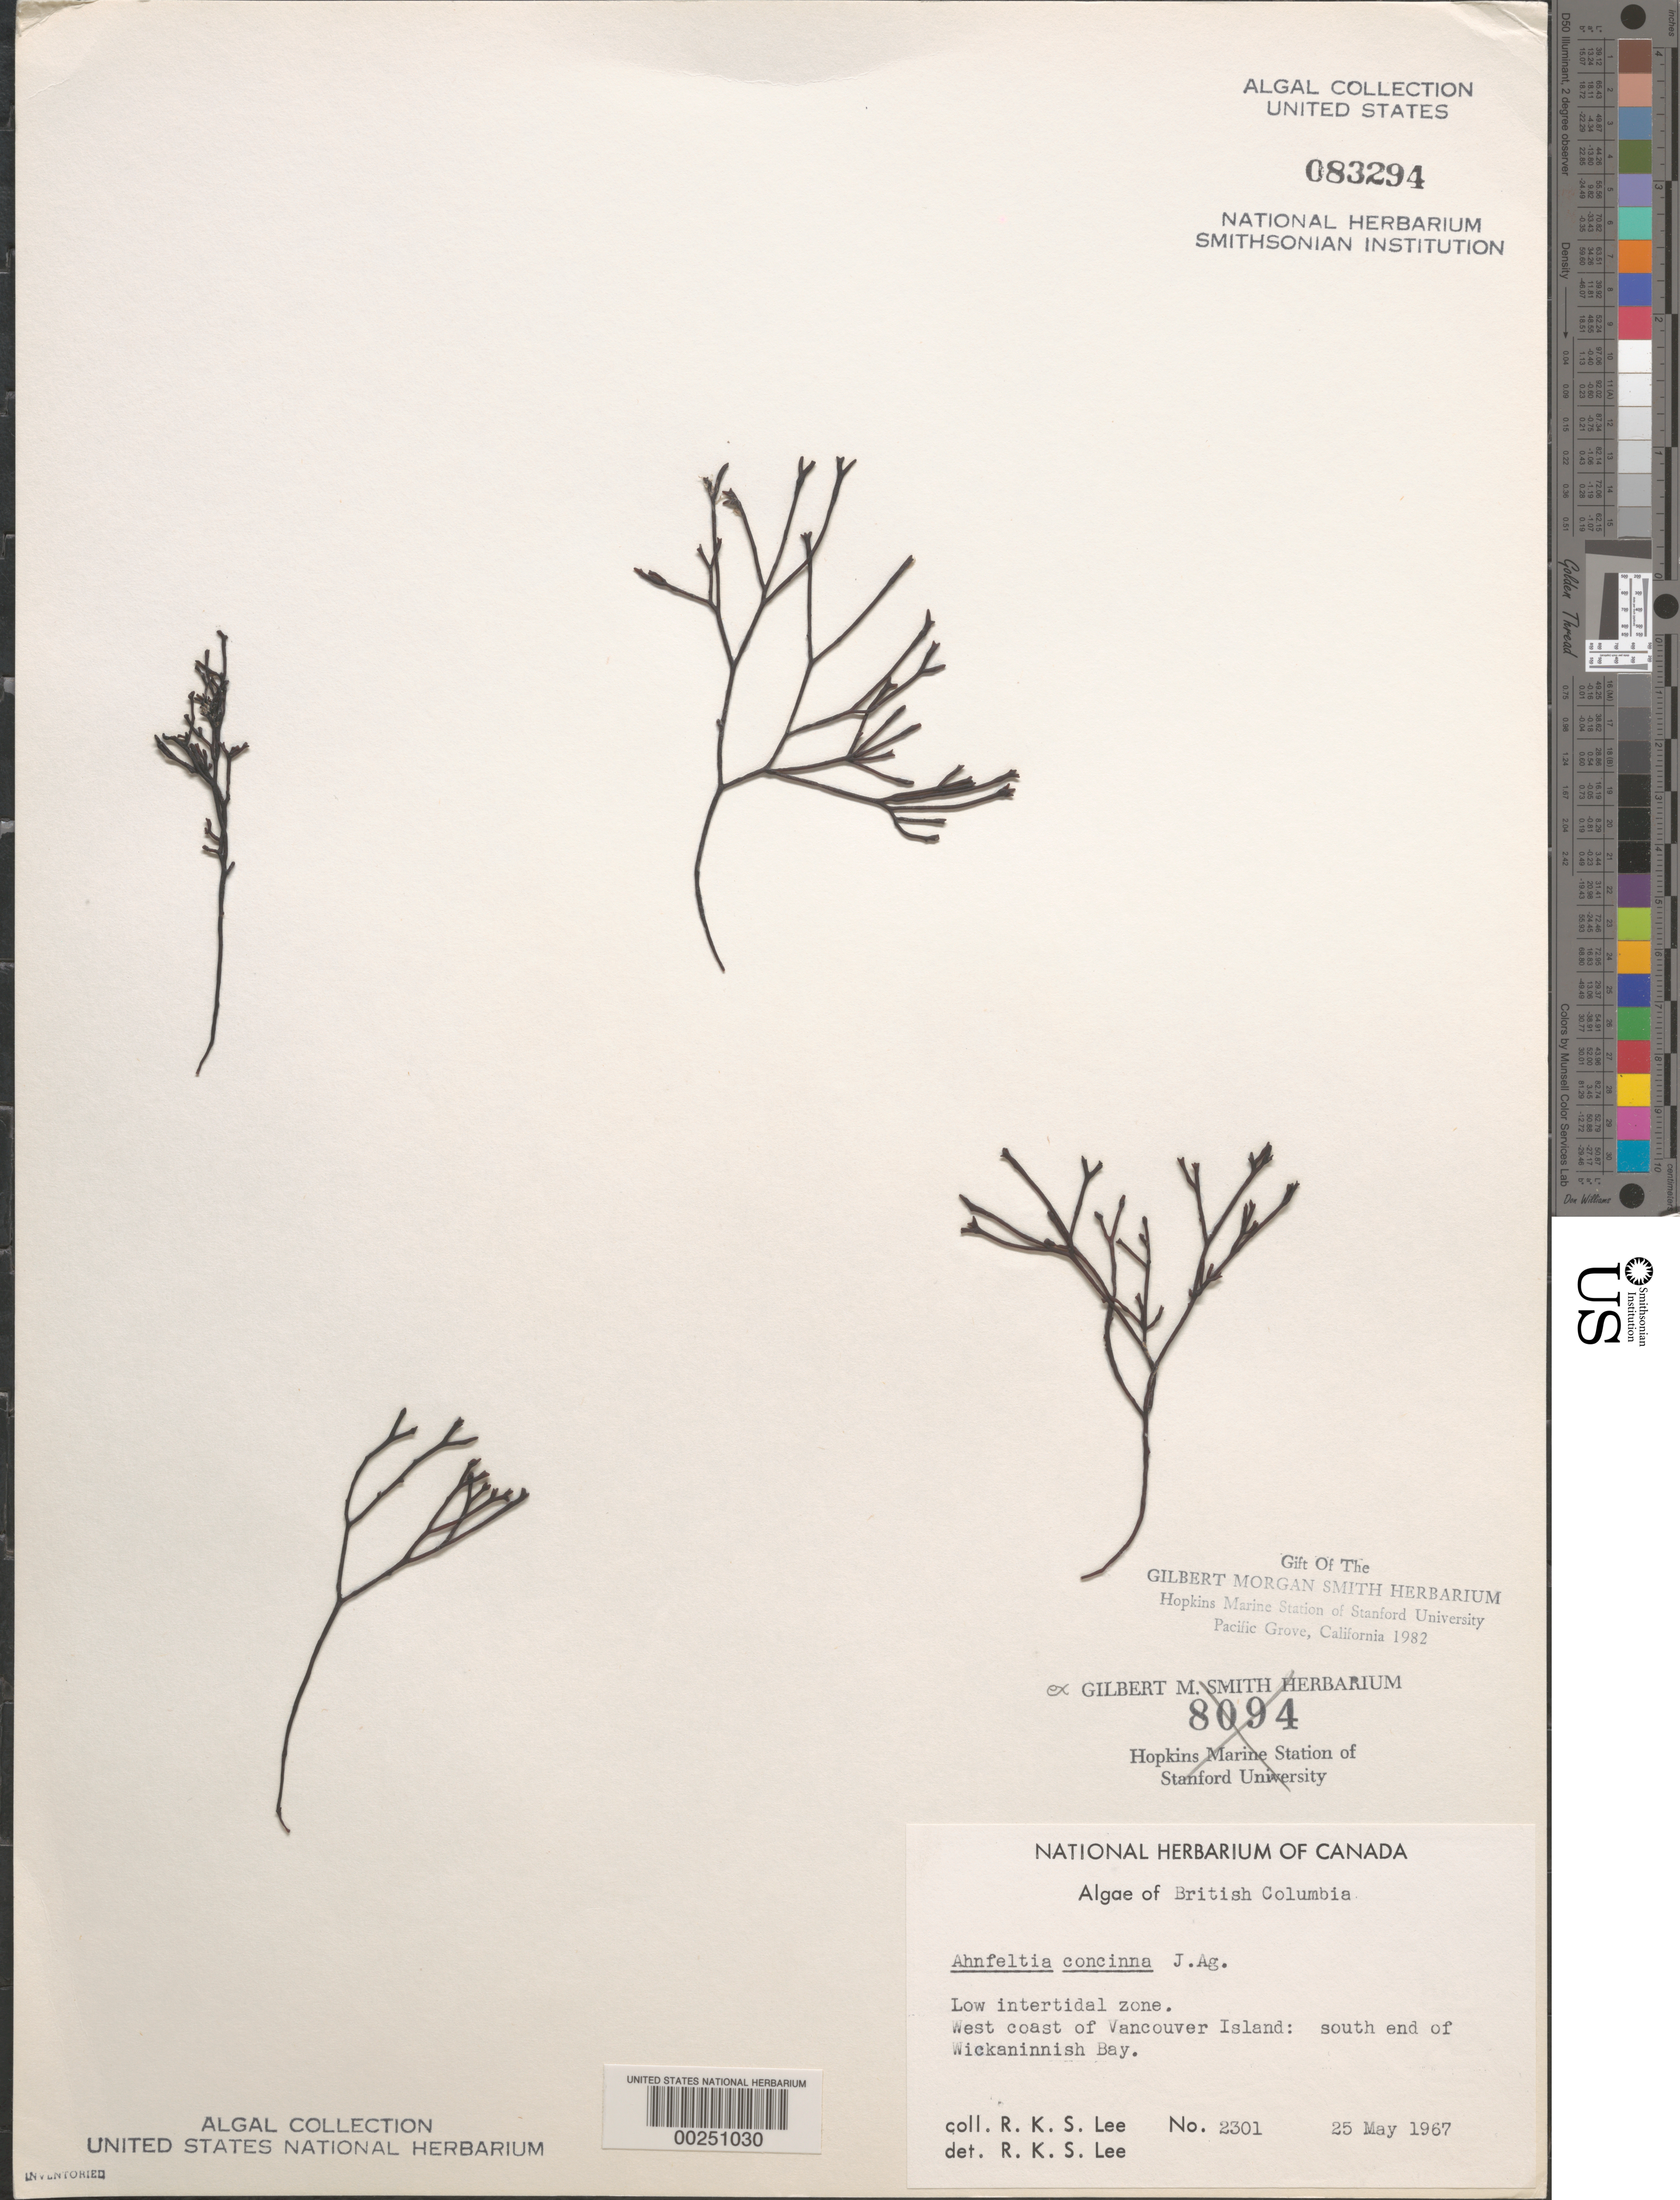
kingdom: Plantae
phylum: Rhodophyta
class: Florideophyceae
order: Gigartinales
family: Phyllophoraceae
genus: Gymnogongrus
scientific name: Gymnogongrus durvillei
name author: (Bory) M.S.Calderon & S.M. Boo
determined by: Algae name updating Project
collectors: R. Lee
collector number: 2301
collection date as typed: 25 May 1967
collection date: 1967-05-25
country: Canada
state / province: British Columbia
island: Vancouver Island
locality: Wickaninnish Bay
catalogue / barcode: US 83294